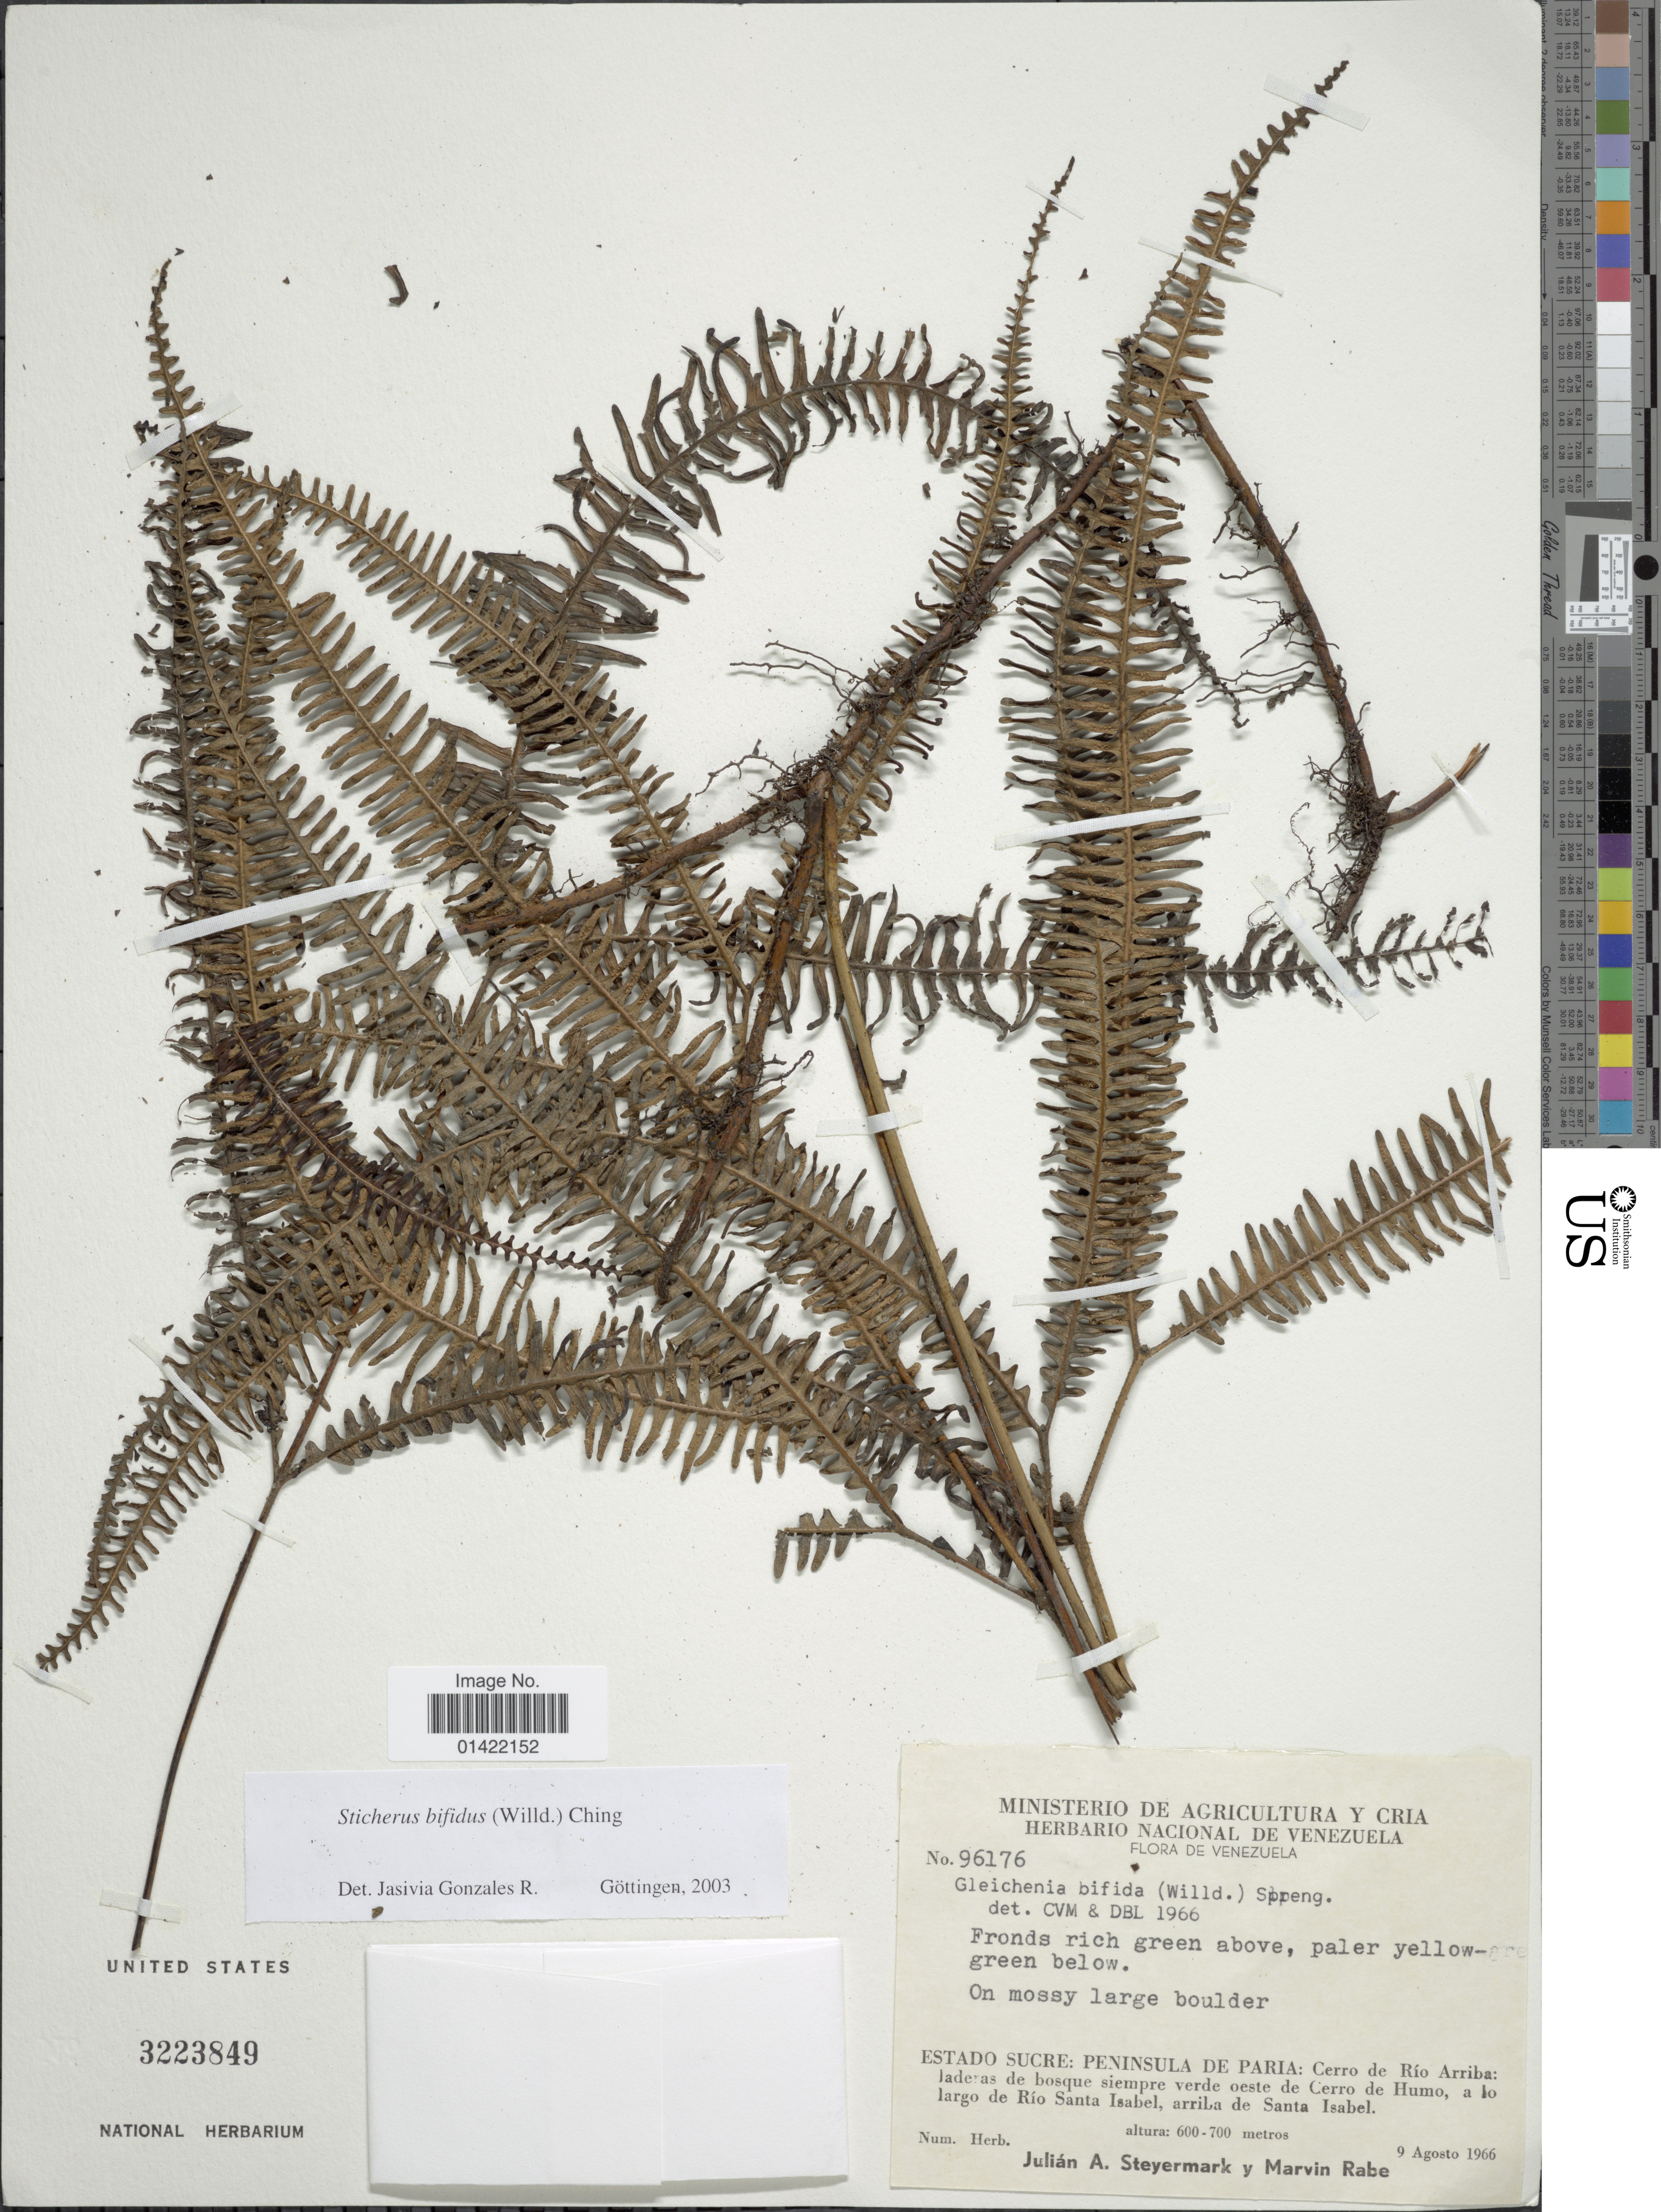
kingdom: Plantae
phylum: Tracheophyta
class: Polypodiopsida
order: Gleicheniales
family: Gleicheniaceae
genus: Sticherus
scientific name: Sticherus bifidus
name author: (Willd.) Ching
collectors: J. Steyermark & M. Rabe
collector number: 96176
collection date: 1966-08-09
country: Venezuela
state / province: Sucre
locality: Estado Sucre: Peninsula de Paria: Cerro de Rio Arriba: alderas de boque siempre verde oeste de Cerro de Humo, a lo largo de Rio Santa Isabel, arriba de Santa Isabel.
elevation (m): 600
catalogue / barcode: US 3223849